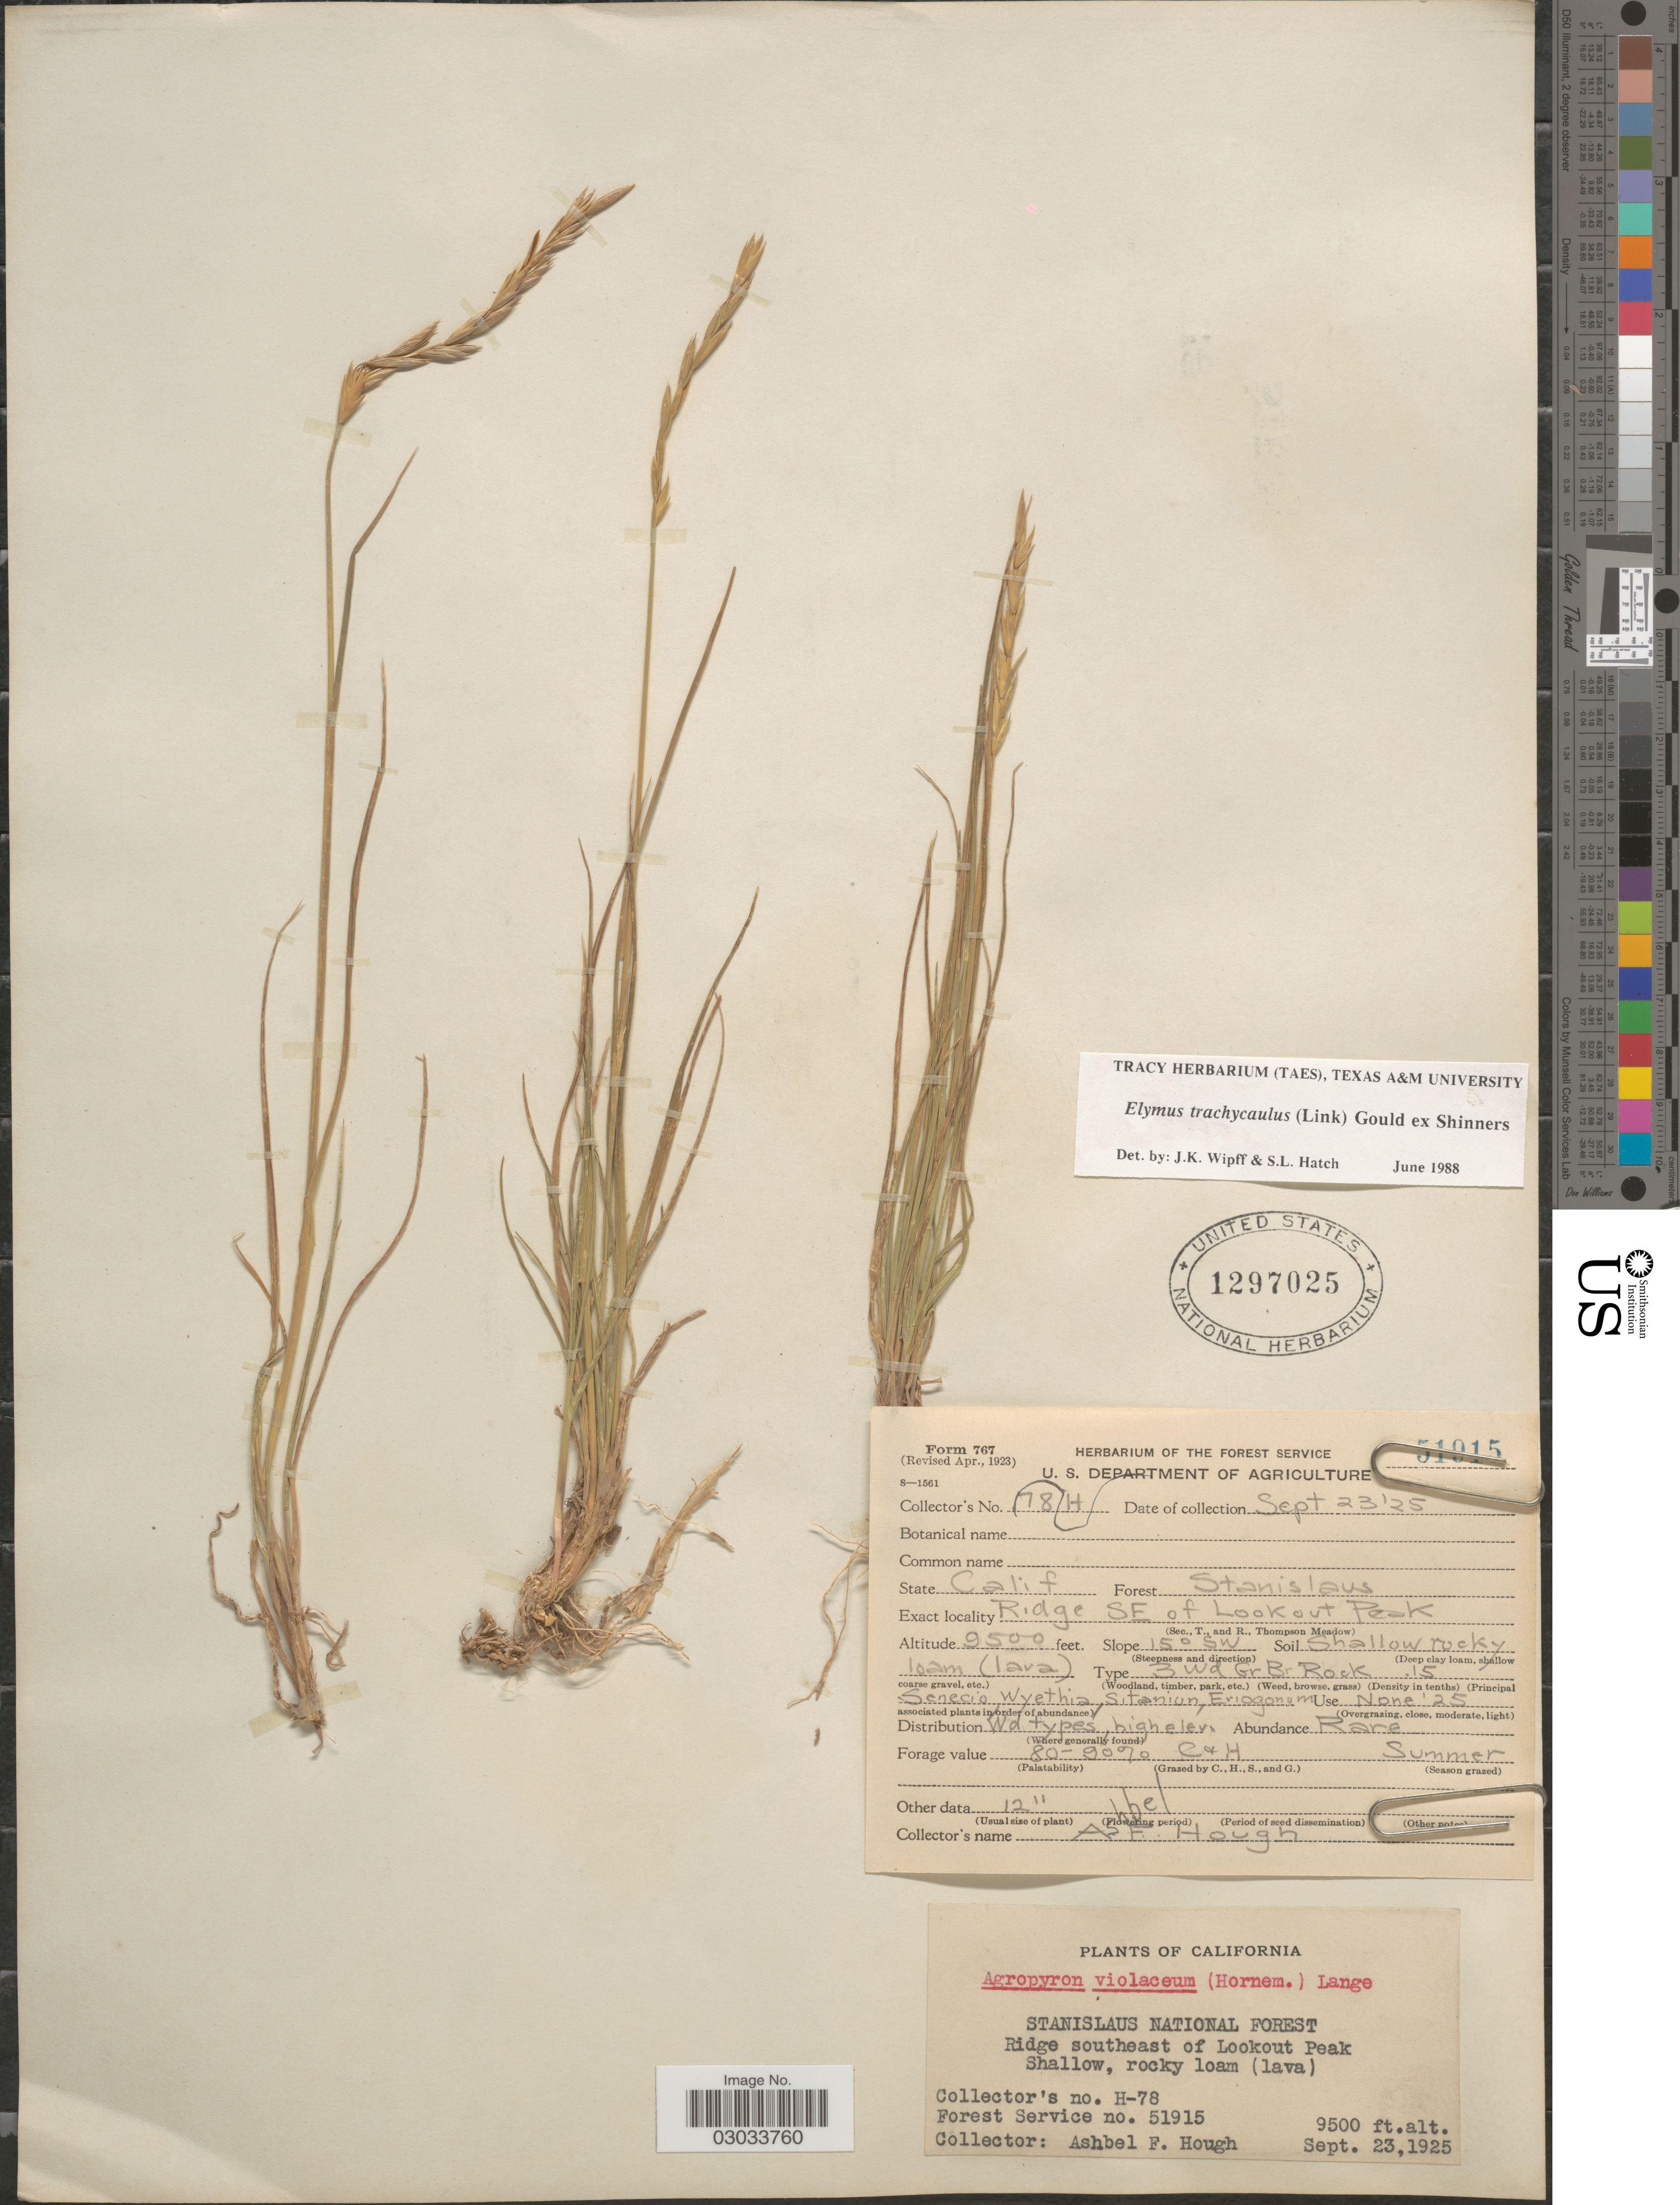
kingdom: Plantae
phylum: Tracheophyta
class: Liliopsida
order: Poales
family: Poaceae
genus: Elymus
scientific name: Elymus trachycaulus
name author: (Link) Gould ex Shinners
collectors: A. F. Hough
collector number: H-78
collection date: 1925-09-23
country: United States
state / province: California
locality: Forest Stanislaus. Ridge SE of Lookout Peak. (Sec., T., and R., Thompson Meadow). Slope 15° SW.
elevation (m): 2896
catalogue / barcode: US 1297025